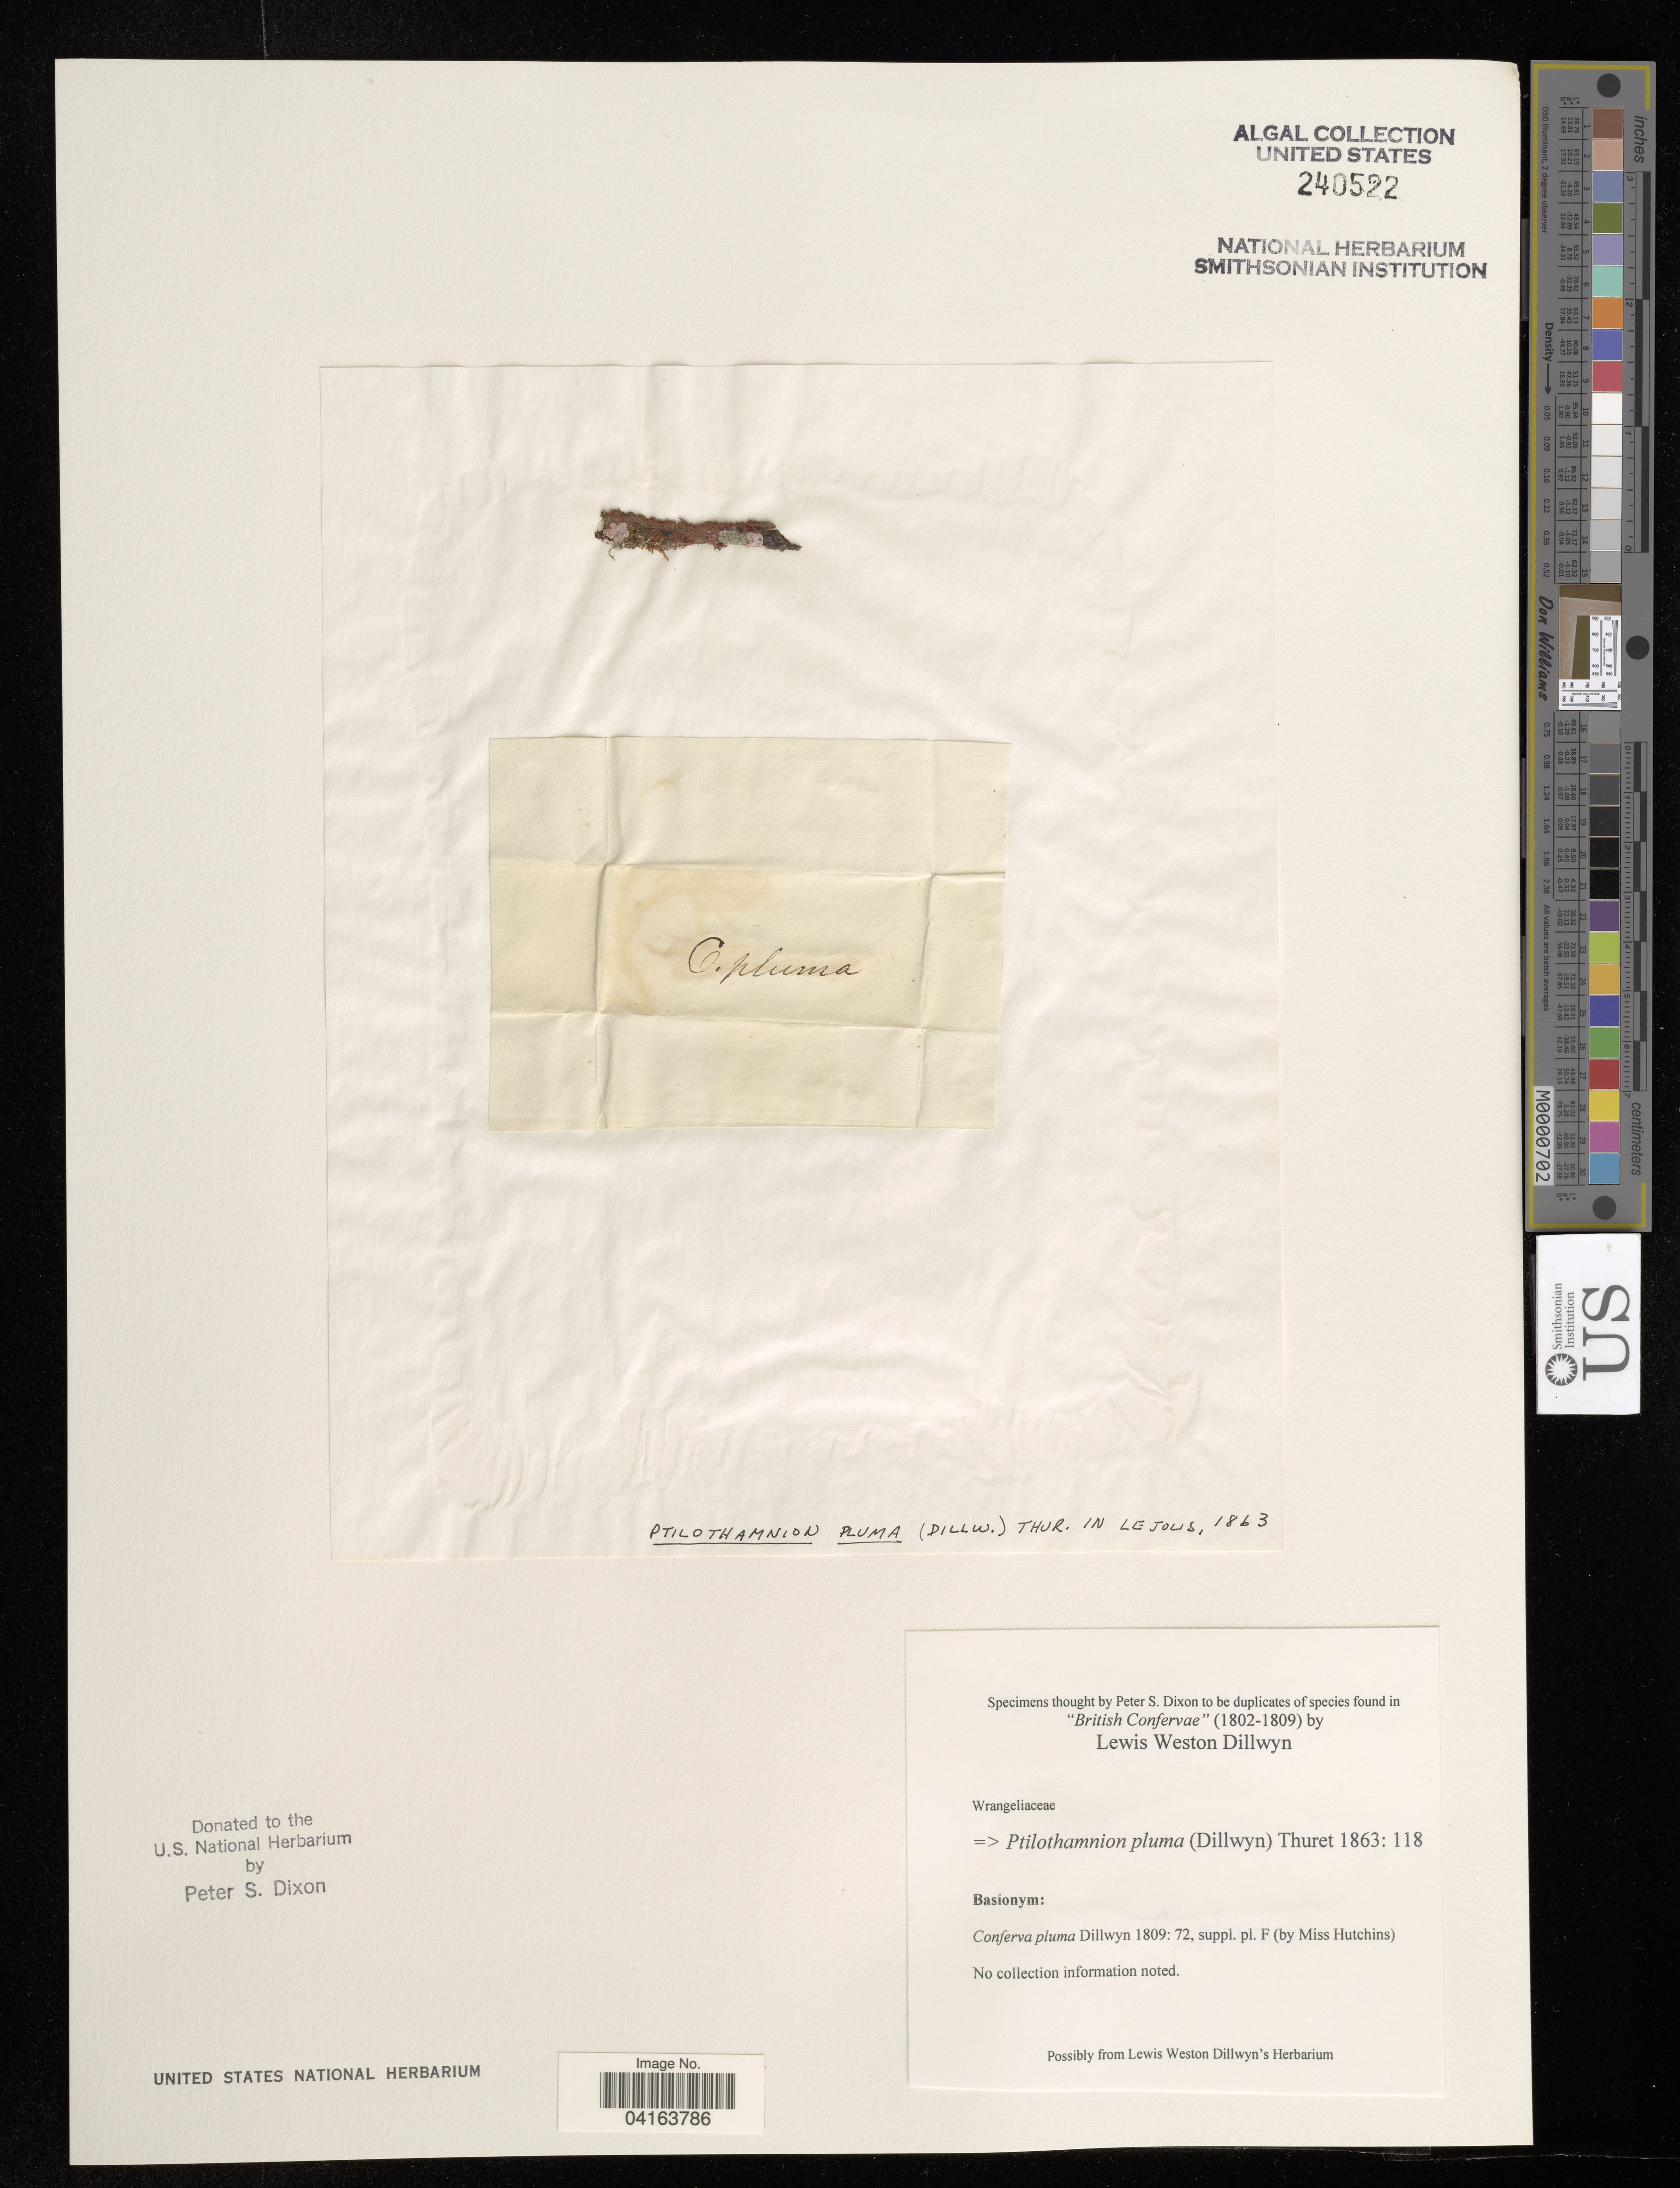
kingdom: Plantae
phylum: Rhodophyta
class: Florideophyceae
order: Ceramiales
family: Wrangeliaceae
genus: Ptilothamnion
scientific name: Ptilothamnion pluma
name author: (Dillwyn) Thur.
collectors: P. S. Dixon & L. W. Dillwyn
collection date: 1802/1809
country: United Kingdom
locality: British Confervae.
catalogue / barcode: US 240522